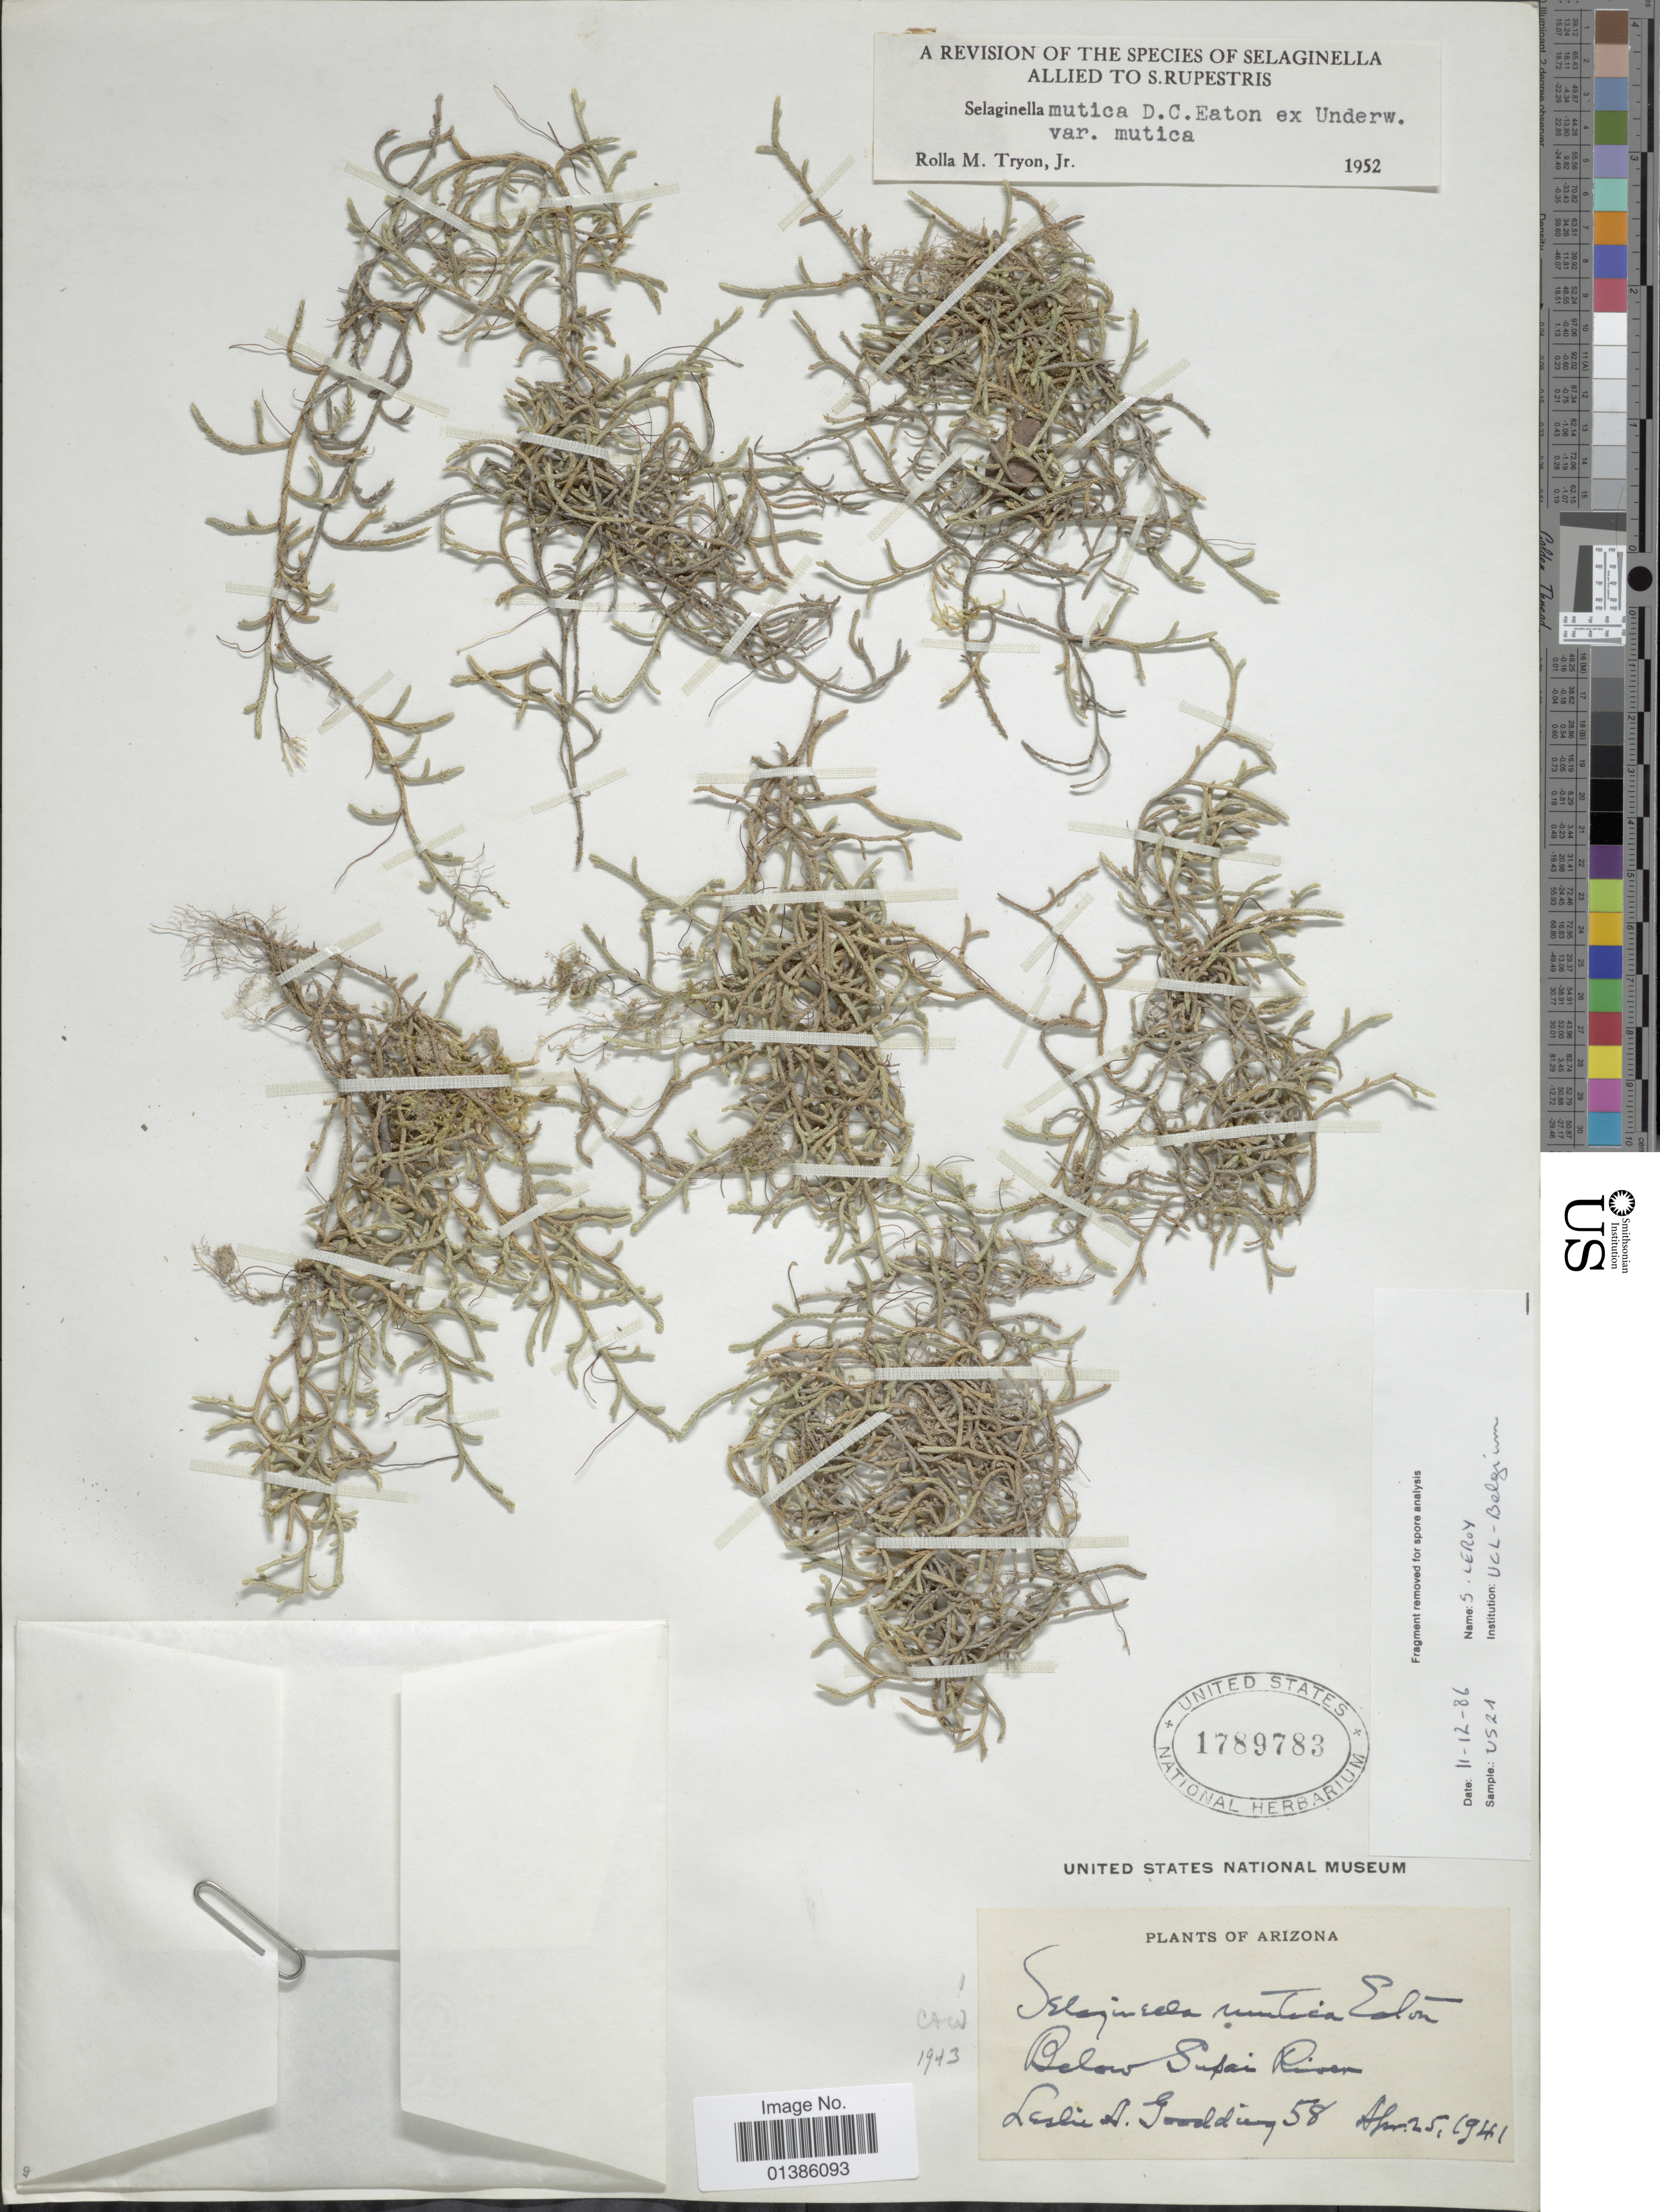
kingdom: Plantae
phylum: Tracheophyta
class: Lycopodiopsida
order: Selaginellales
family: Selaginellaceae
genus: Selaginella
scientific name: Selaginella mutica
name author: D.C. Eaton in Underw.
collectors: L. N. Goodding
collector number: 58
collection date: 1941-04-25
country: United States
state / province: Arizona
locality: Below Supai River.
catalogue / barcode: US 1789783